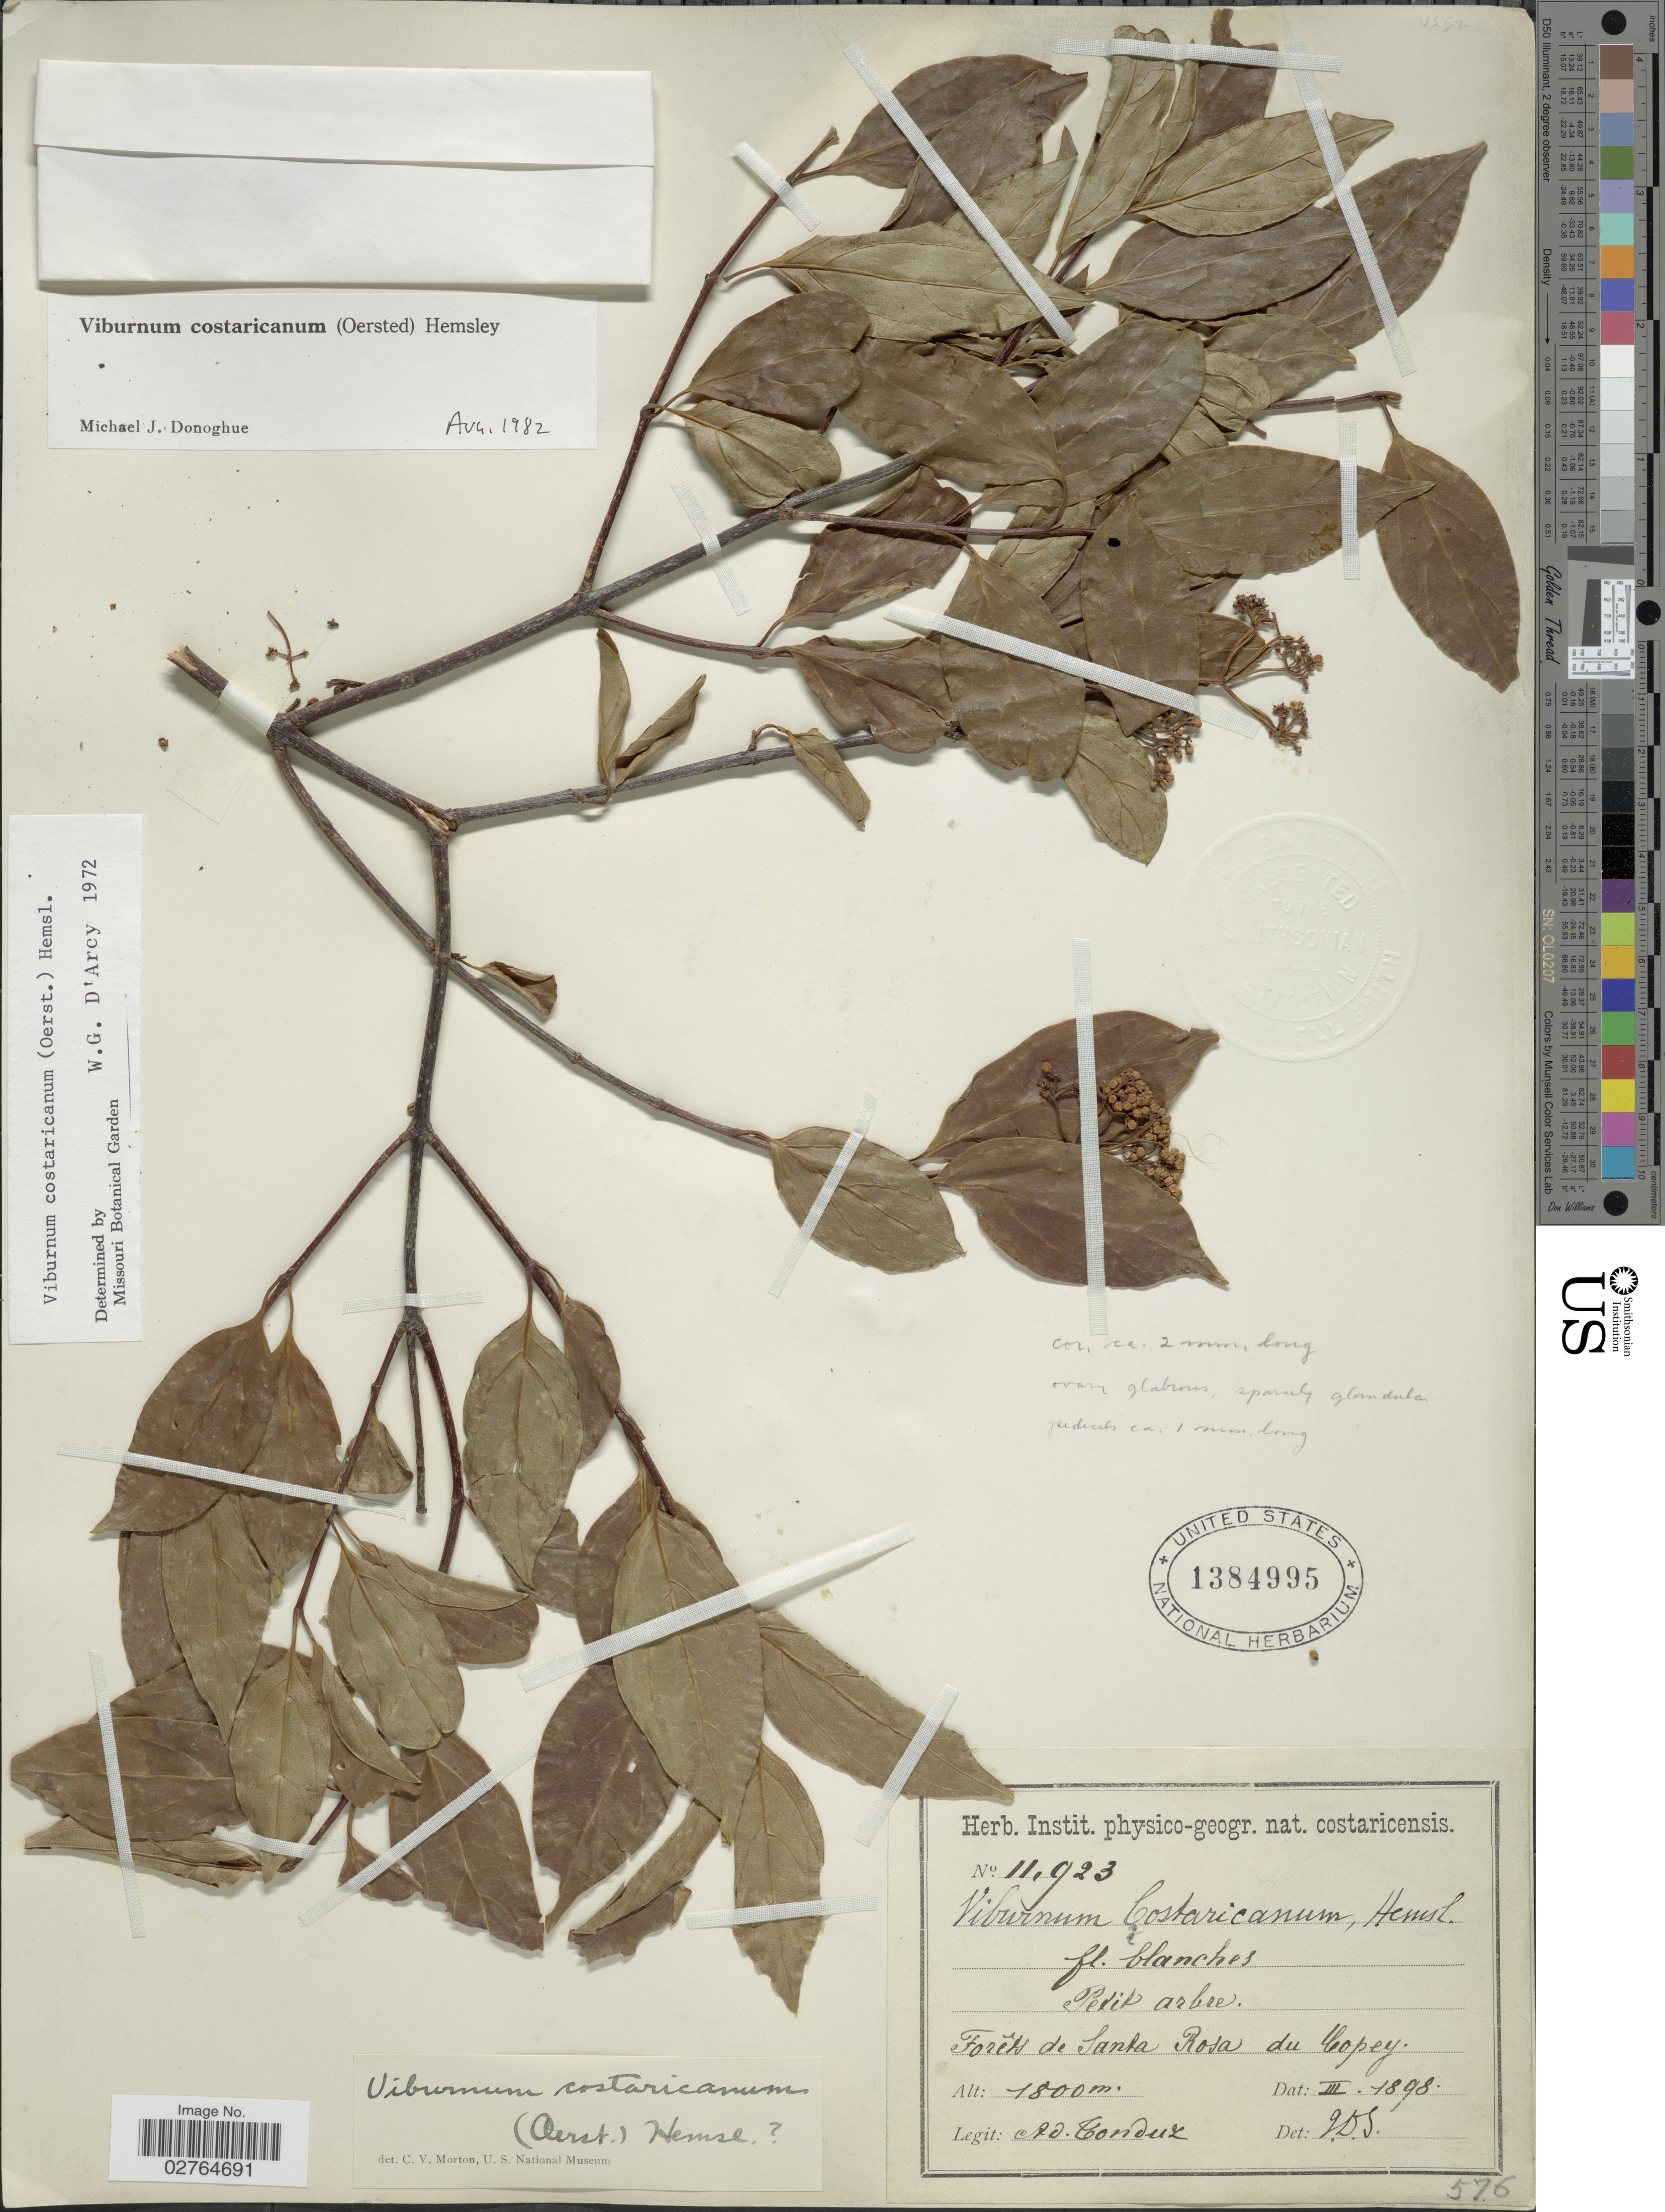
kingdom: Plantae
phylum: Tracheophyta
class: Magnoliopsida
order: Dipsacales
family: Viburnaceae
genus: Viburnum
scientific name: Viburnum costaricanum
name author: (Oerst.) Hemsl.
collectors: A. Tonduz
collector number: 11923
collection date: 1898-03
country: Guatemala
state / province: Santa Rosa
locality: Forêts de Santa Rosa du Copey.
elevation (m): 1800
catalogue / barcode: US 1384995